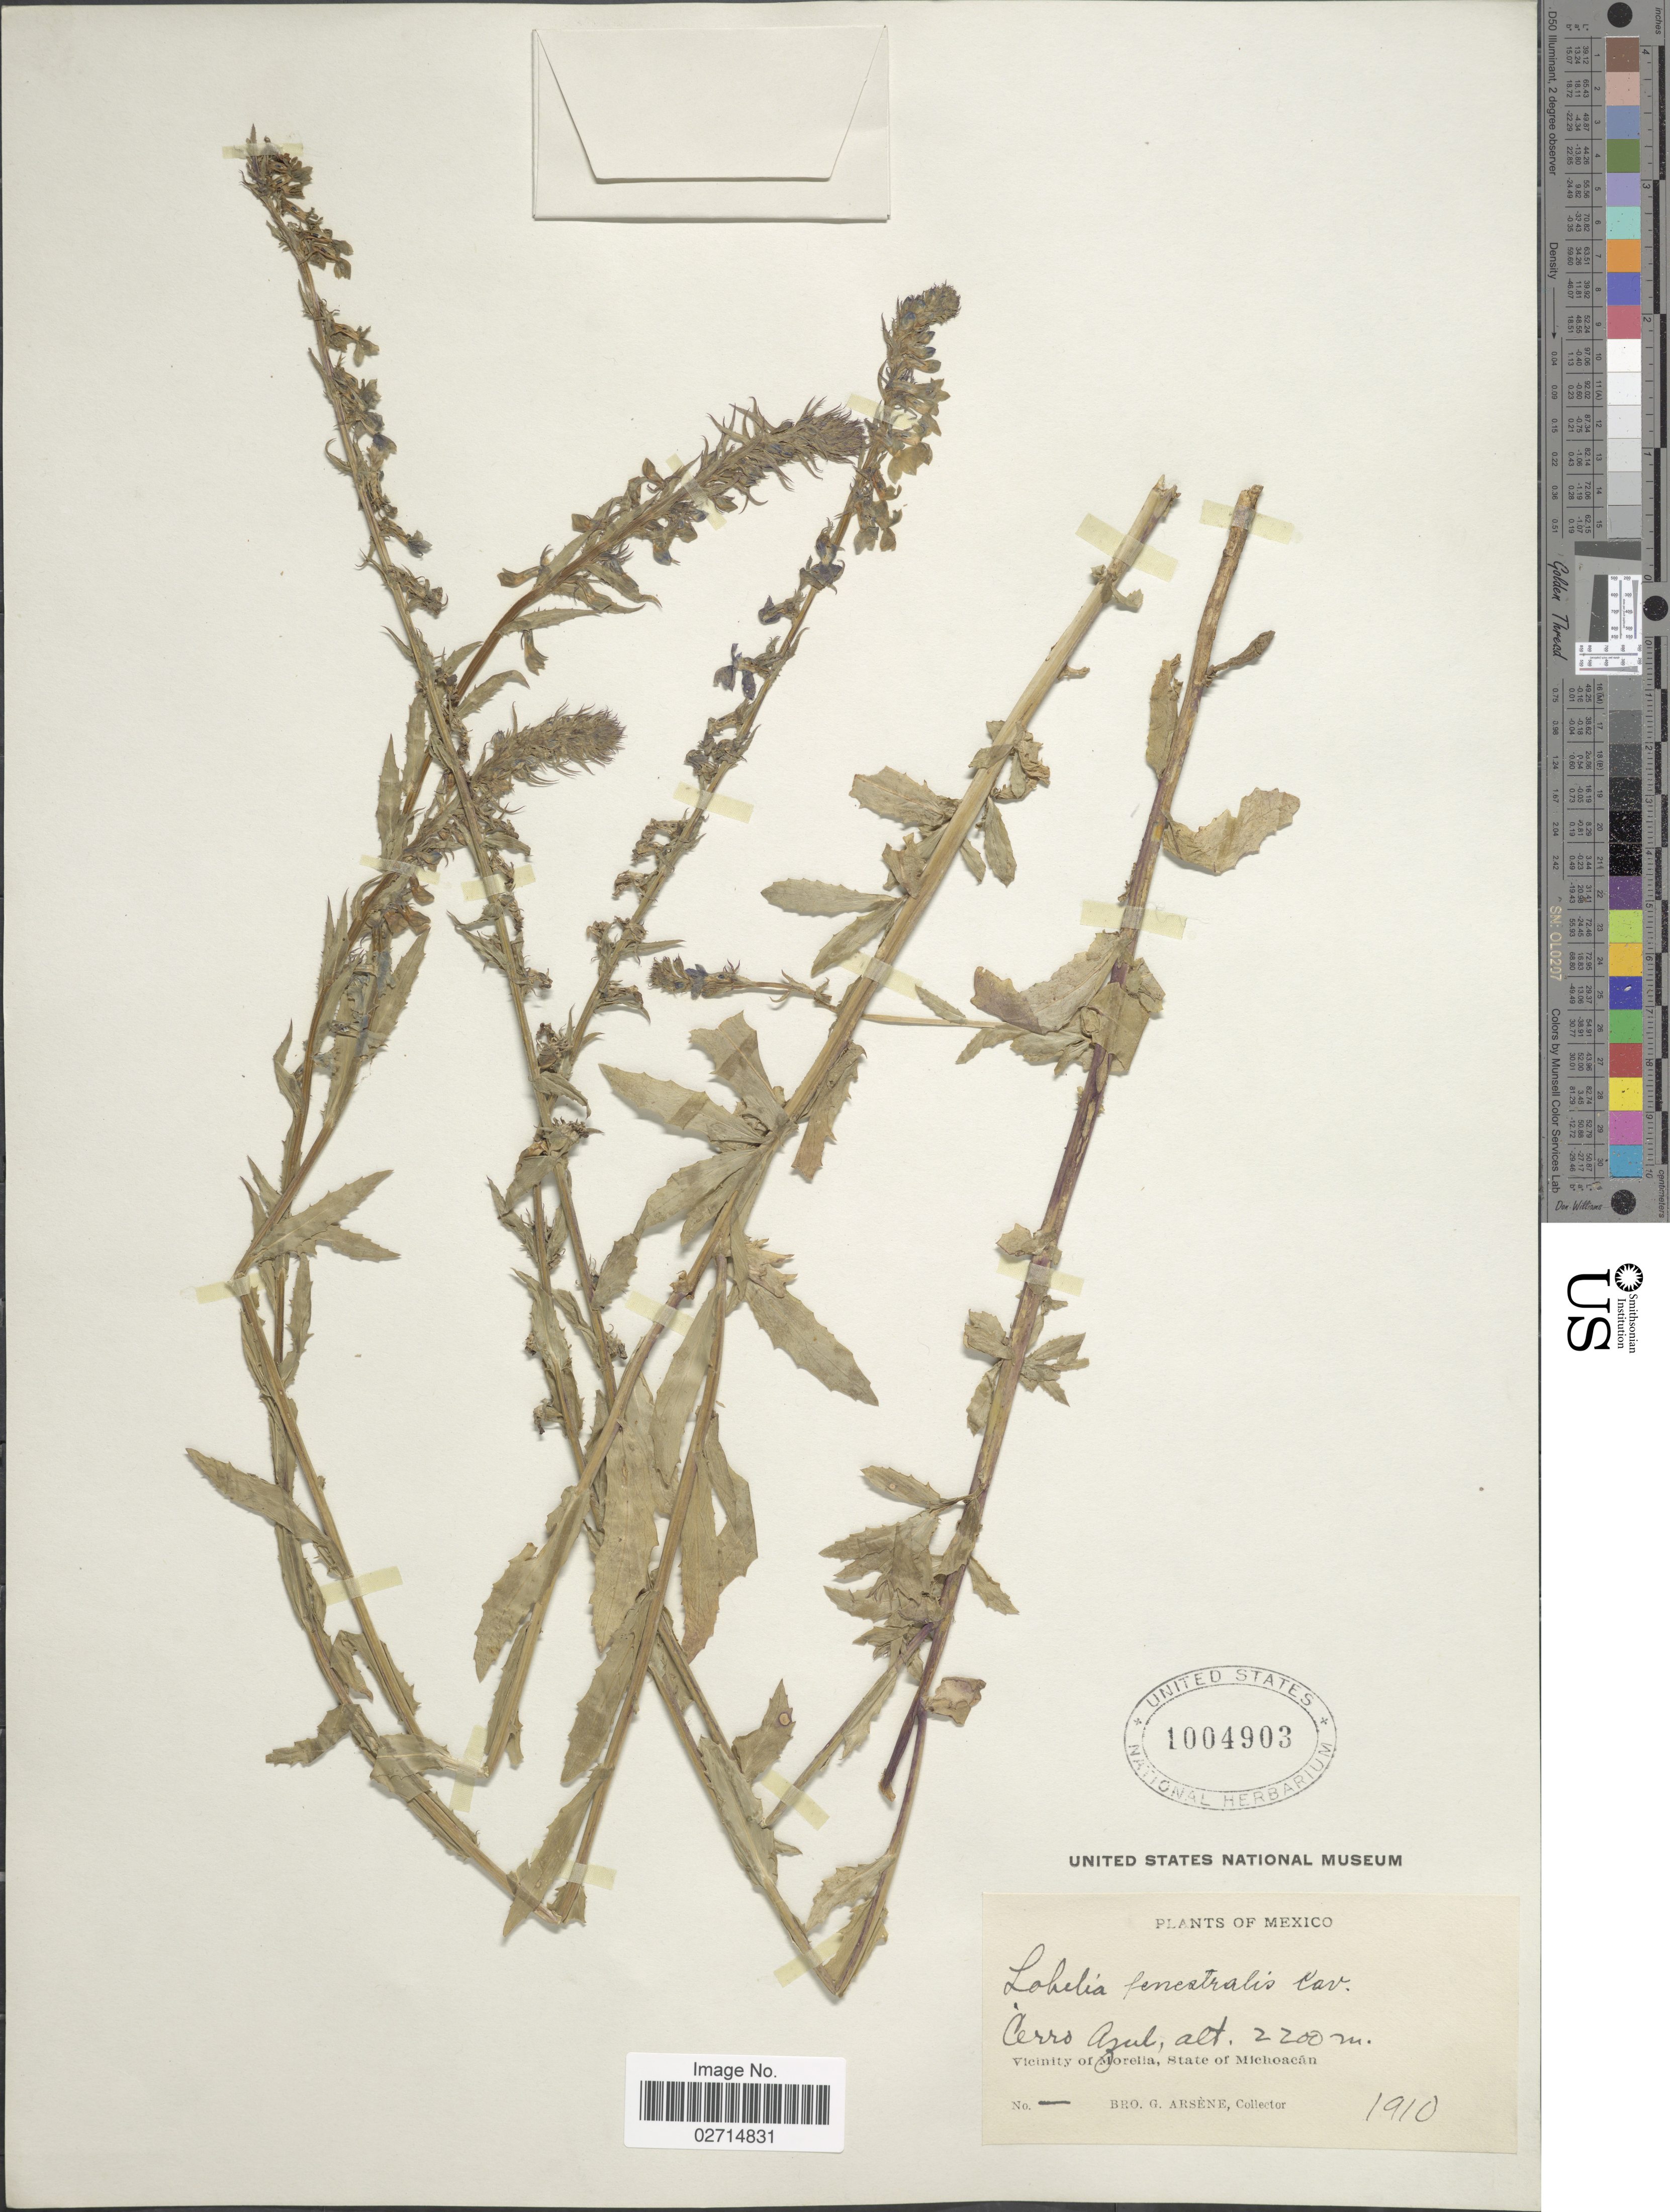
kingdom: Plantae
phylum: Tracheophyta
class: Magnoliopsida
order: Asterales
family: Campanulaceae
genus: Lobelia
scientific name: Lobelia fenestralis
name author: Cav.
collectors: Bro. G. Arsène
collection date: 1910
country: Mexico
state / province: Michoacán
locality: Cerro Azul. Vicinity of Morelia.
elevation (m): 2200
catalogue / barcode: US 1004903